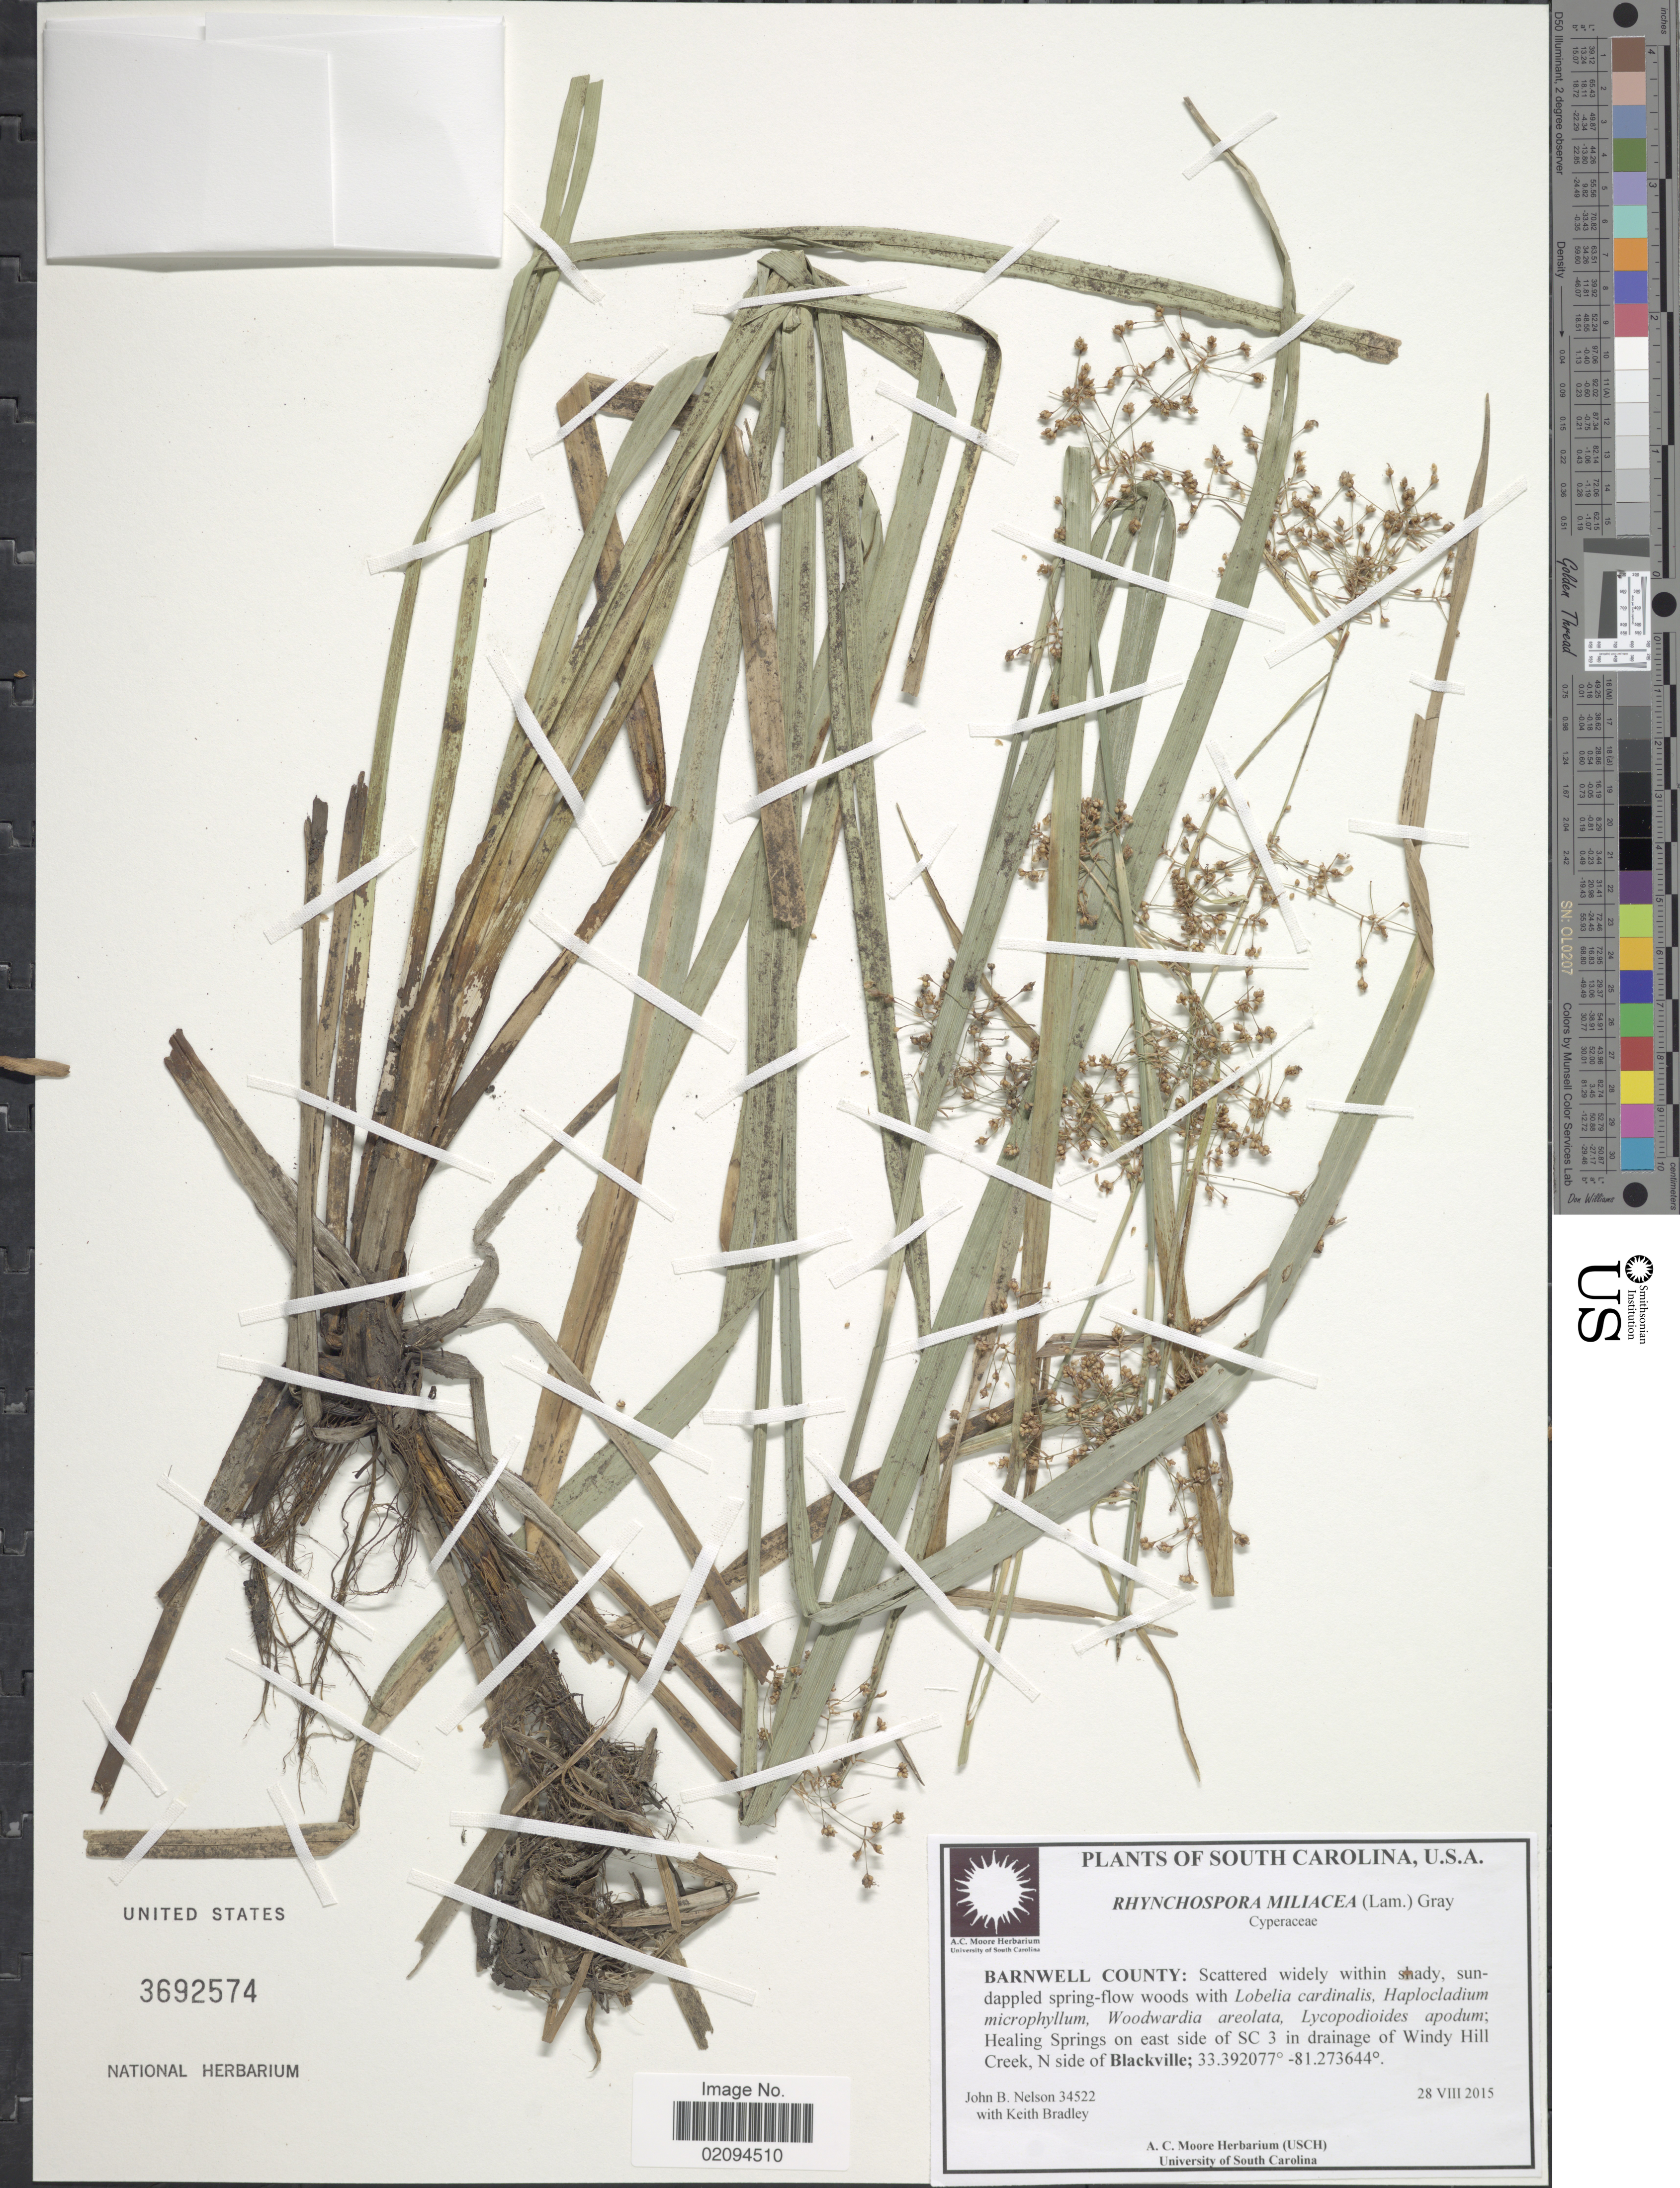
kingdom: Plantae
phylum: Tracheophyta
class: Liliopsida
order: Poales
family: Cyperaceae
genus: Rhynchospora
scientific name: Rhynchospora miliacea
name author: (Lam.) A. Gray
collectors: J. Nelson & K. Bradley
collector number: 34522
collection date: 2015-08-28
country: United States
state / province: South Carolina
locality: Barnwell County: Healing Springs on east side of SC 3 in drainage of Windy Hill Creek, N side of Blackville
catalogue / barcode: US 3692574